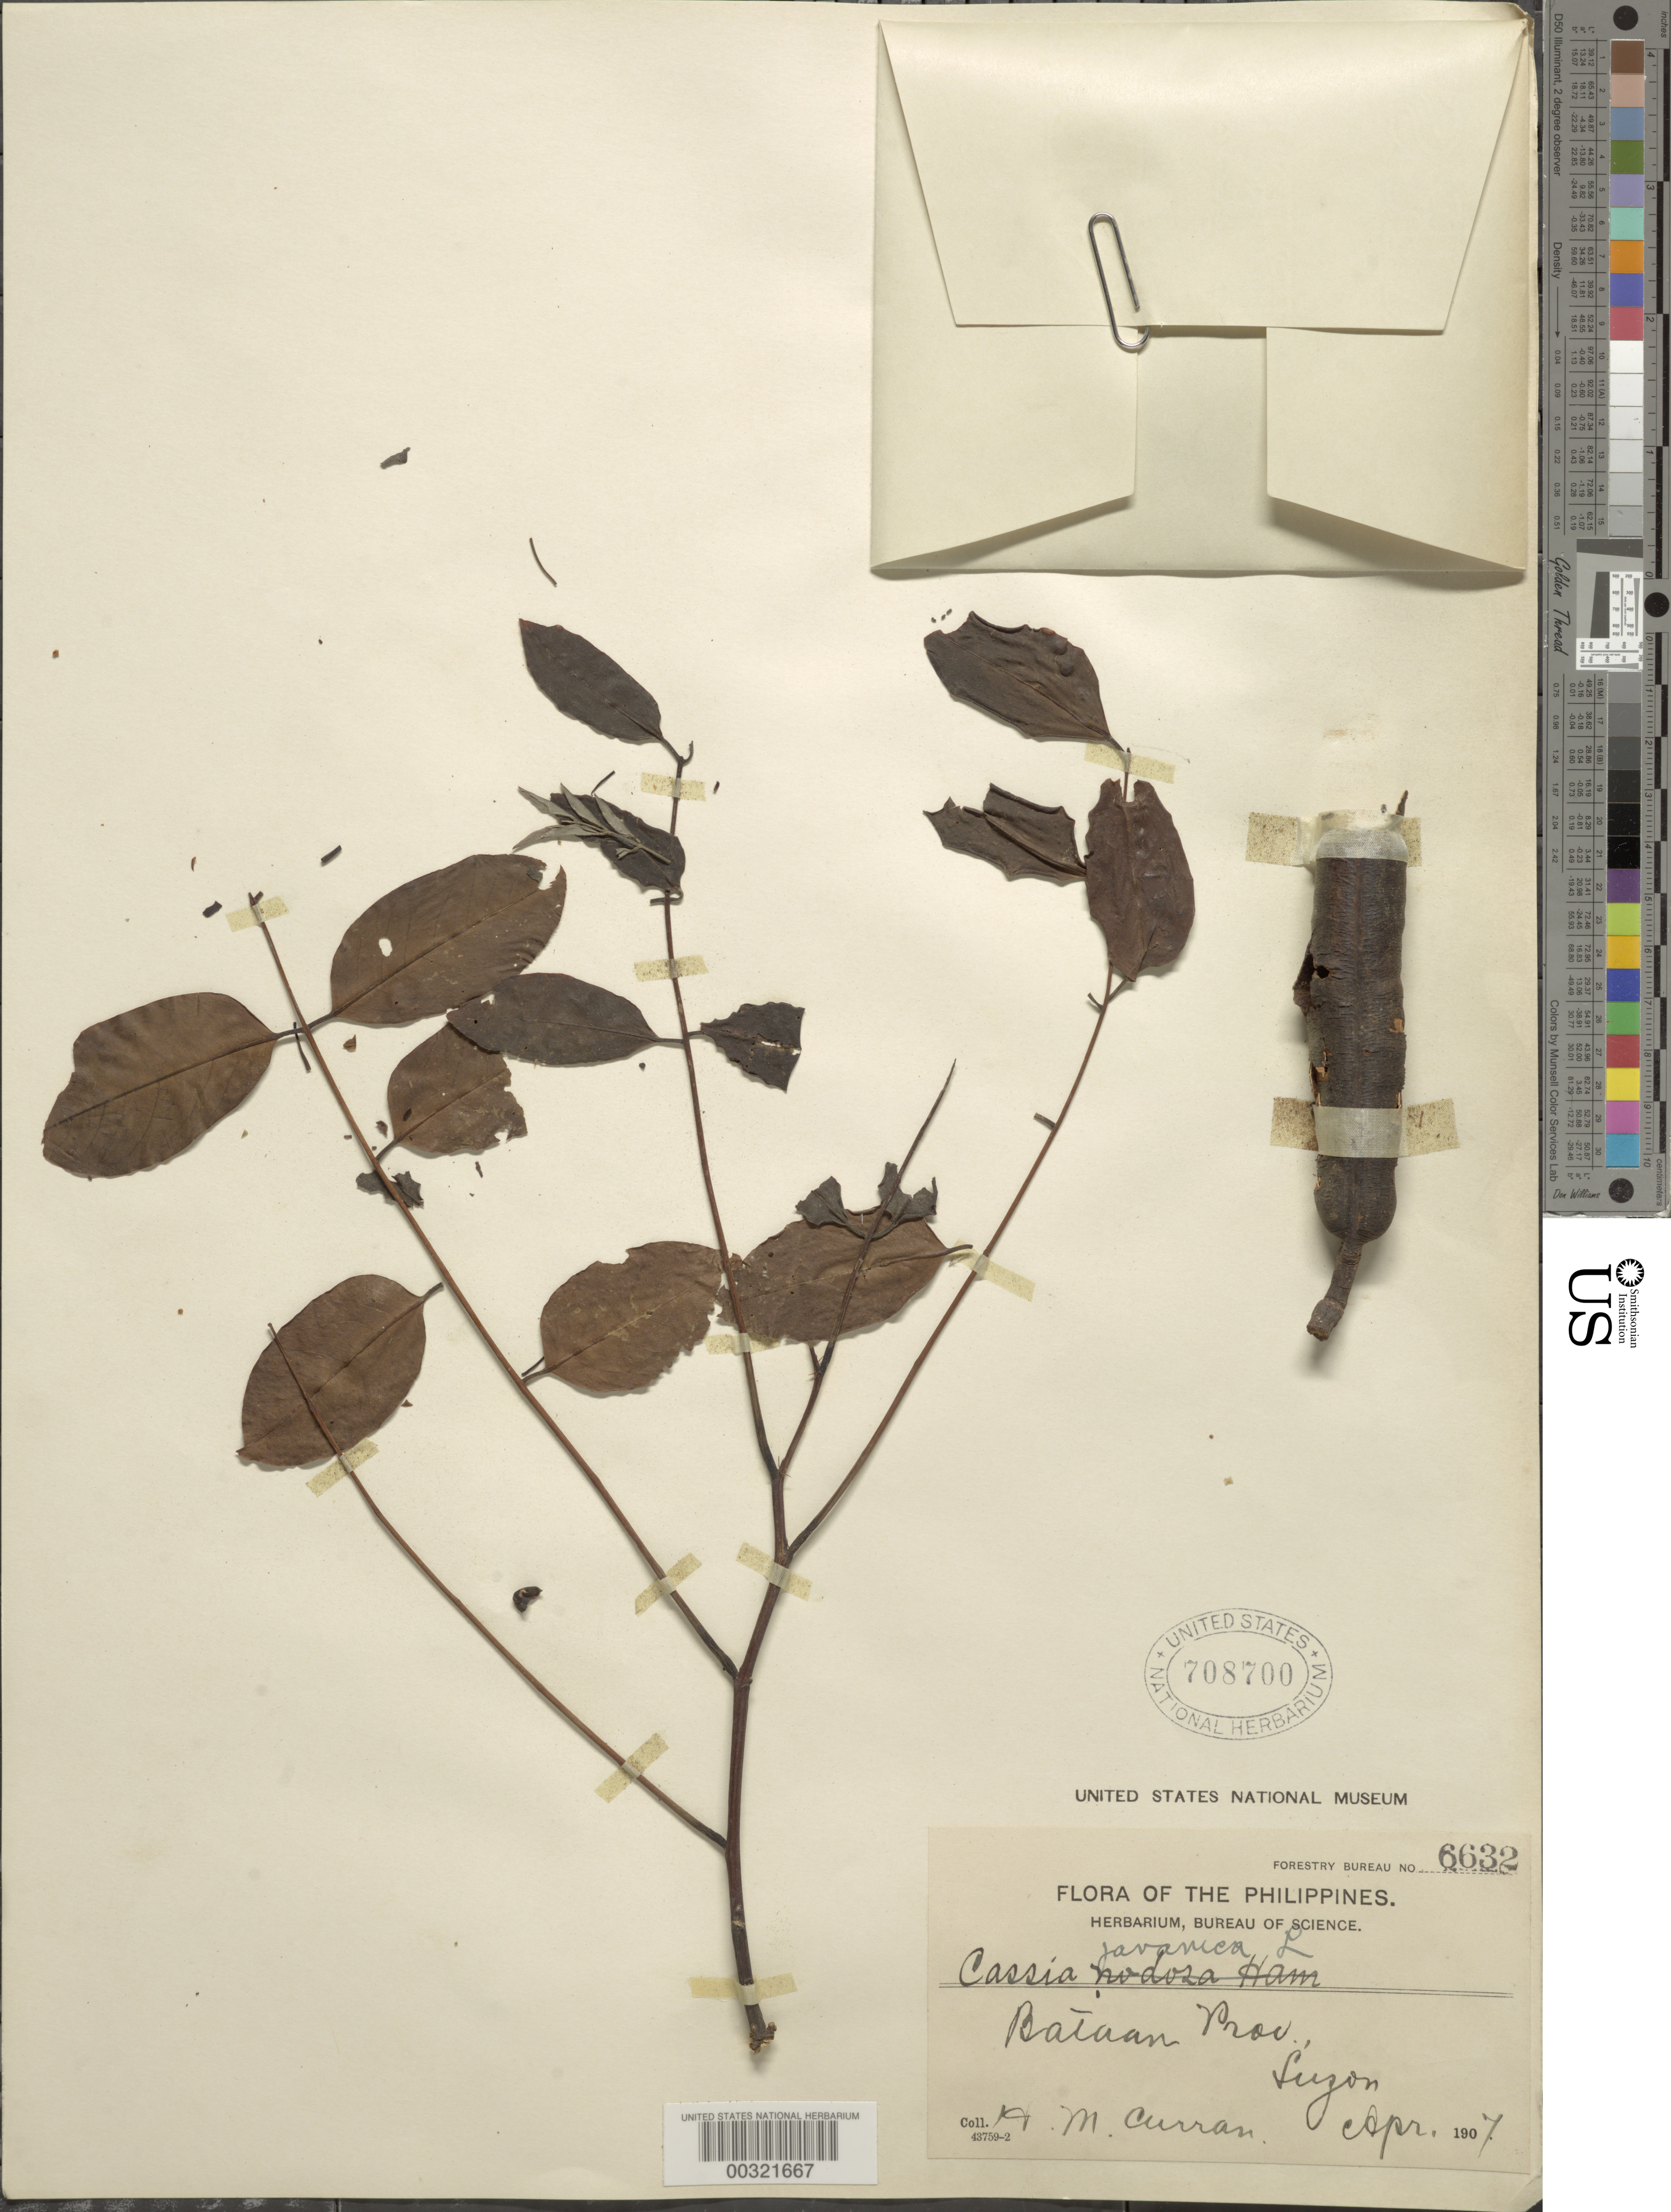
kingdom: Plantae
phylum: Tracheophyta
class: Magnoliopsida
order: Fabales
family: Fabaceae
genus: Cassia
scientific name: Cassia javanica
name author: L.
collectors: H. M. Curran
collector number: Forestry Bureau No. 6632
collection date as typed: Apr 1907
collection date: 1907-04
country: Philippines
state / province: Central Luzon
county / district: Bataan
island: Luzon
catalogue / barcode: US 708700